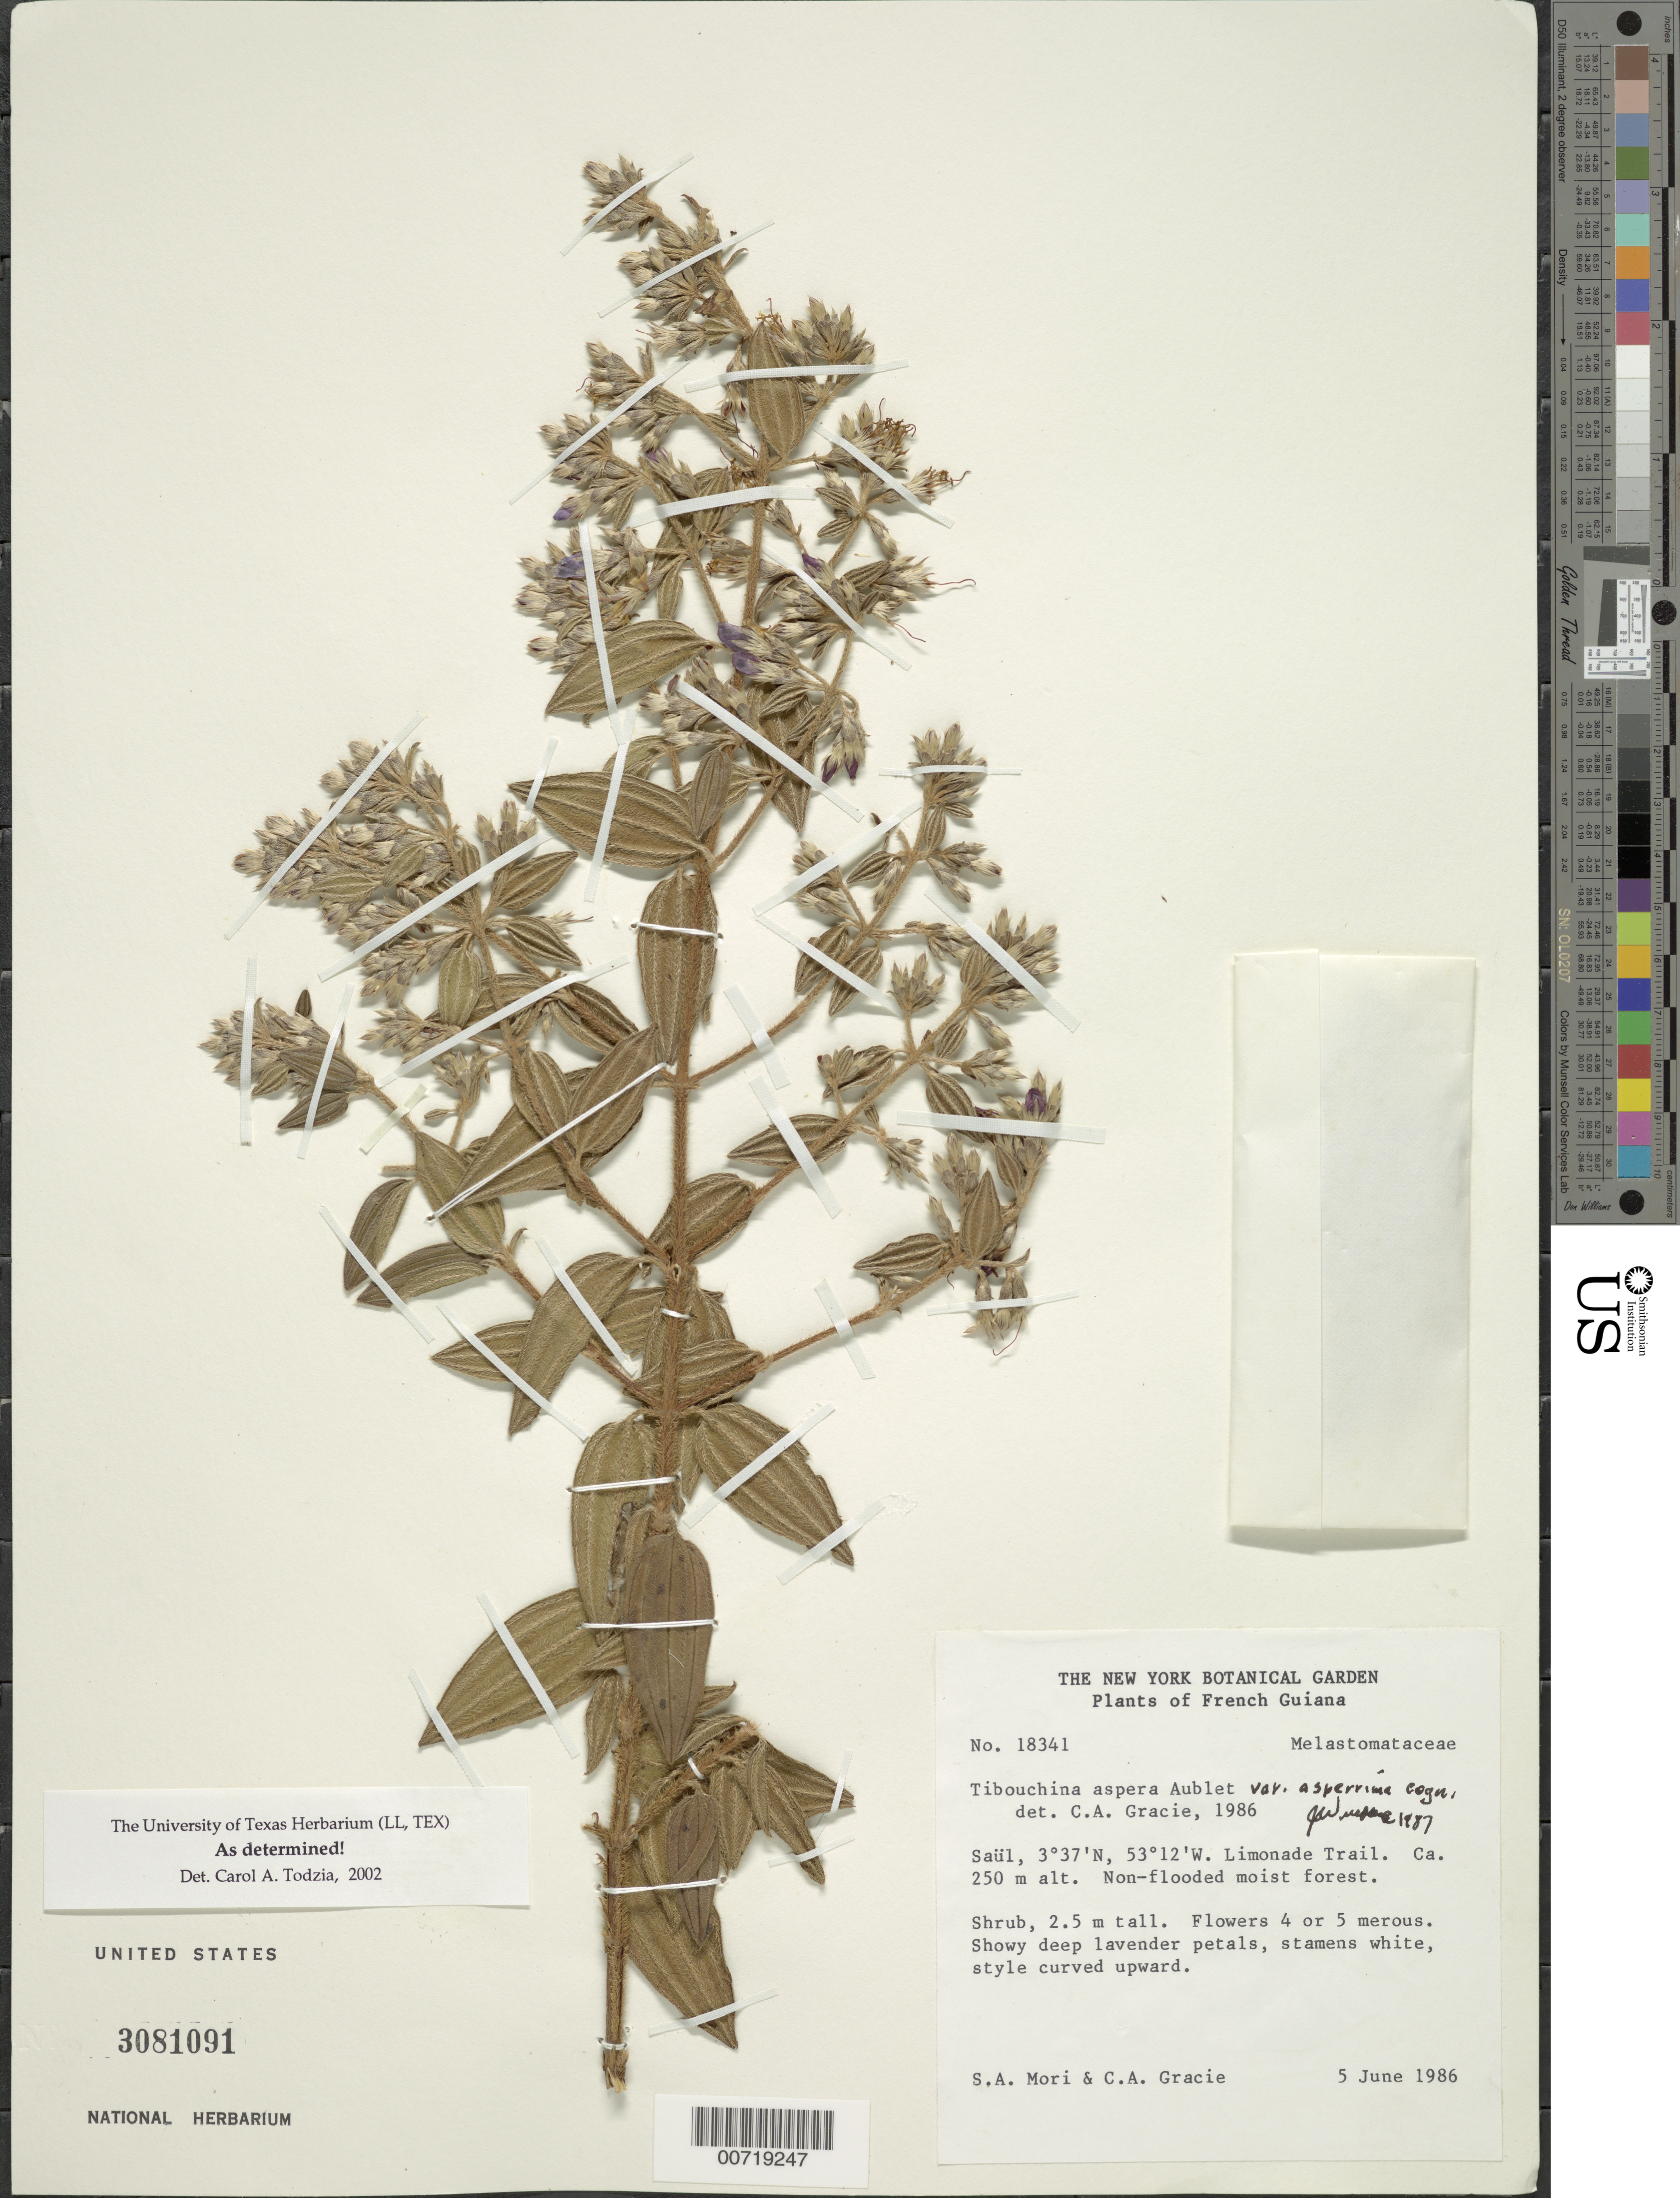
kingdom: Plantae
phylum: Tracheophyta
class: Magnoliopsida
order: Myrtales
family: Melastomataceae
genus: Tibouchina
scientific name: Tibouchina aspera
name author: Aubl.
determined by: Todzia, C. A., (TEX), University of Texas Austin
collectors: S. Mori & C. A. Gracie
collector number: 18341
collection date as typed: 5-Jun-86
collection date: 1986-06-05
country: French Guiana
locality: Saül, Limonade Trail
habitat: Non-flooded moist forest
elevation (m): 250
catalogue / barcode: US 3081091